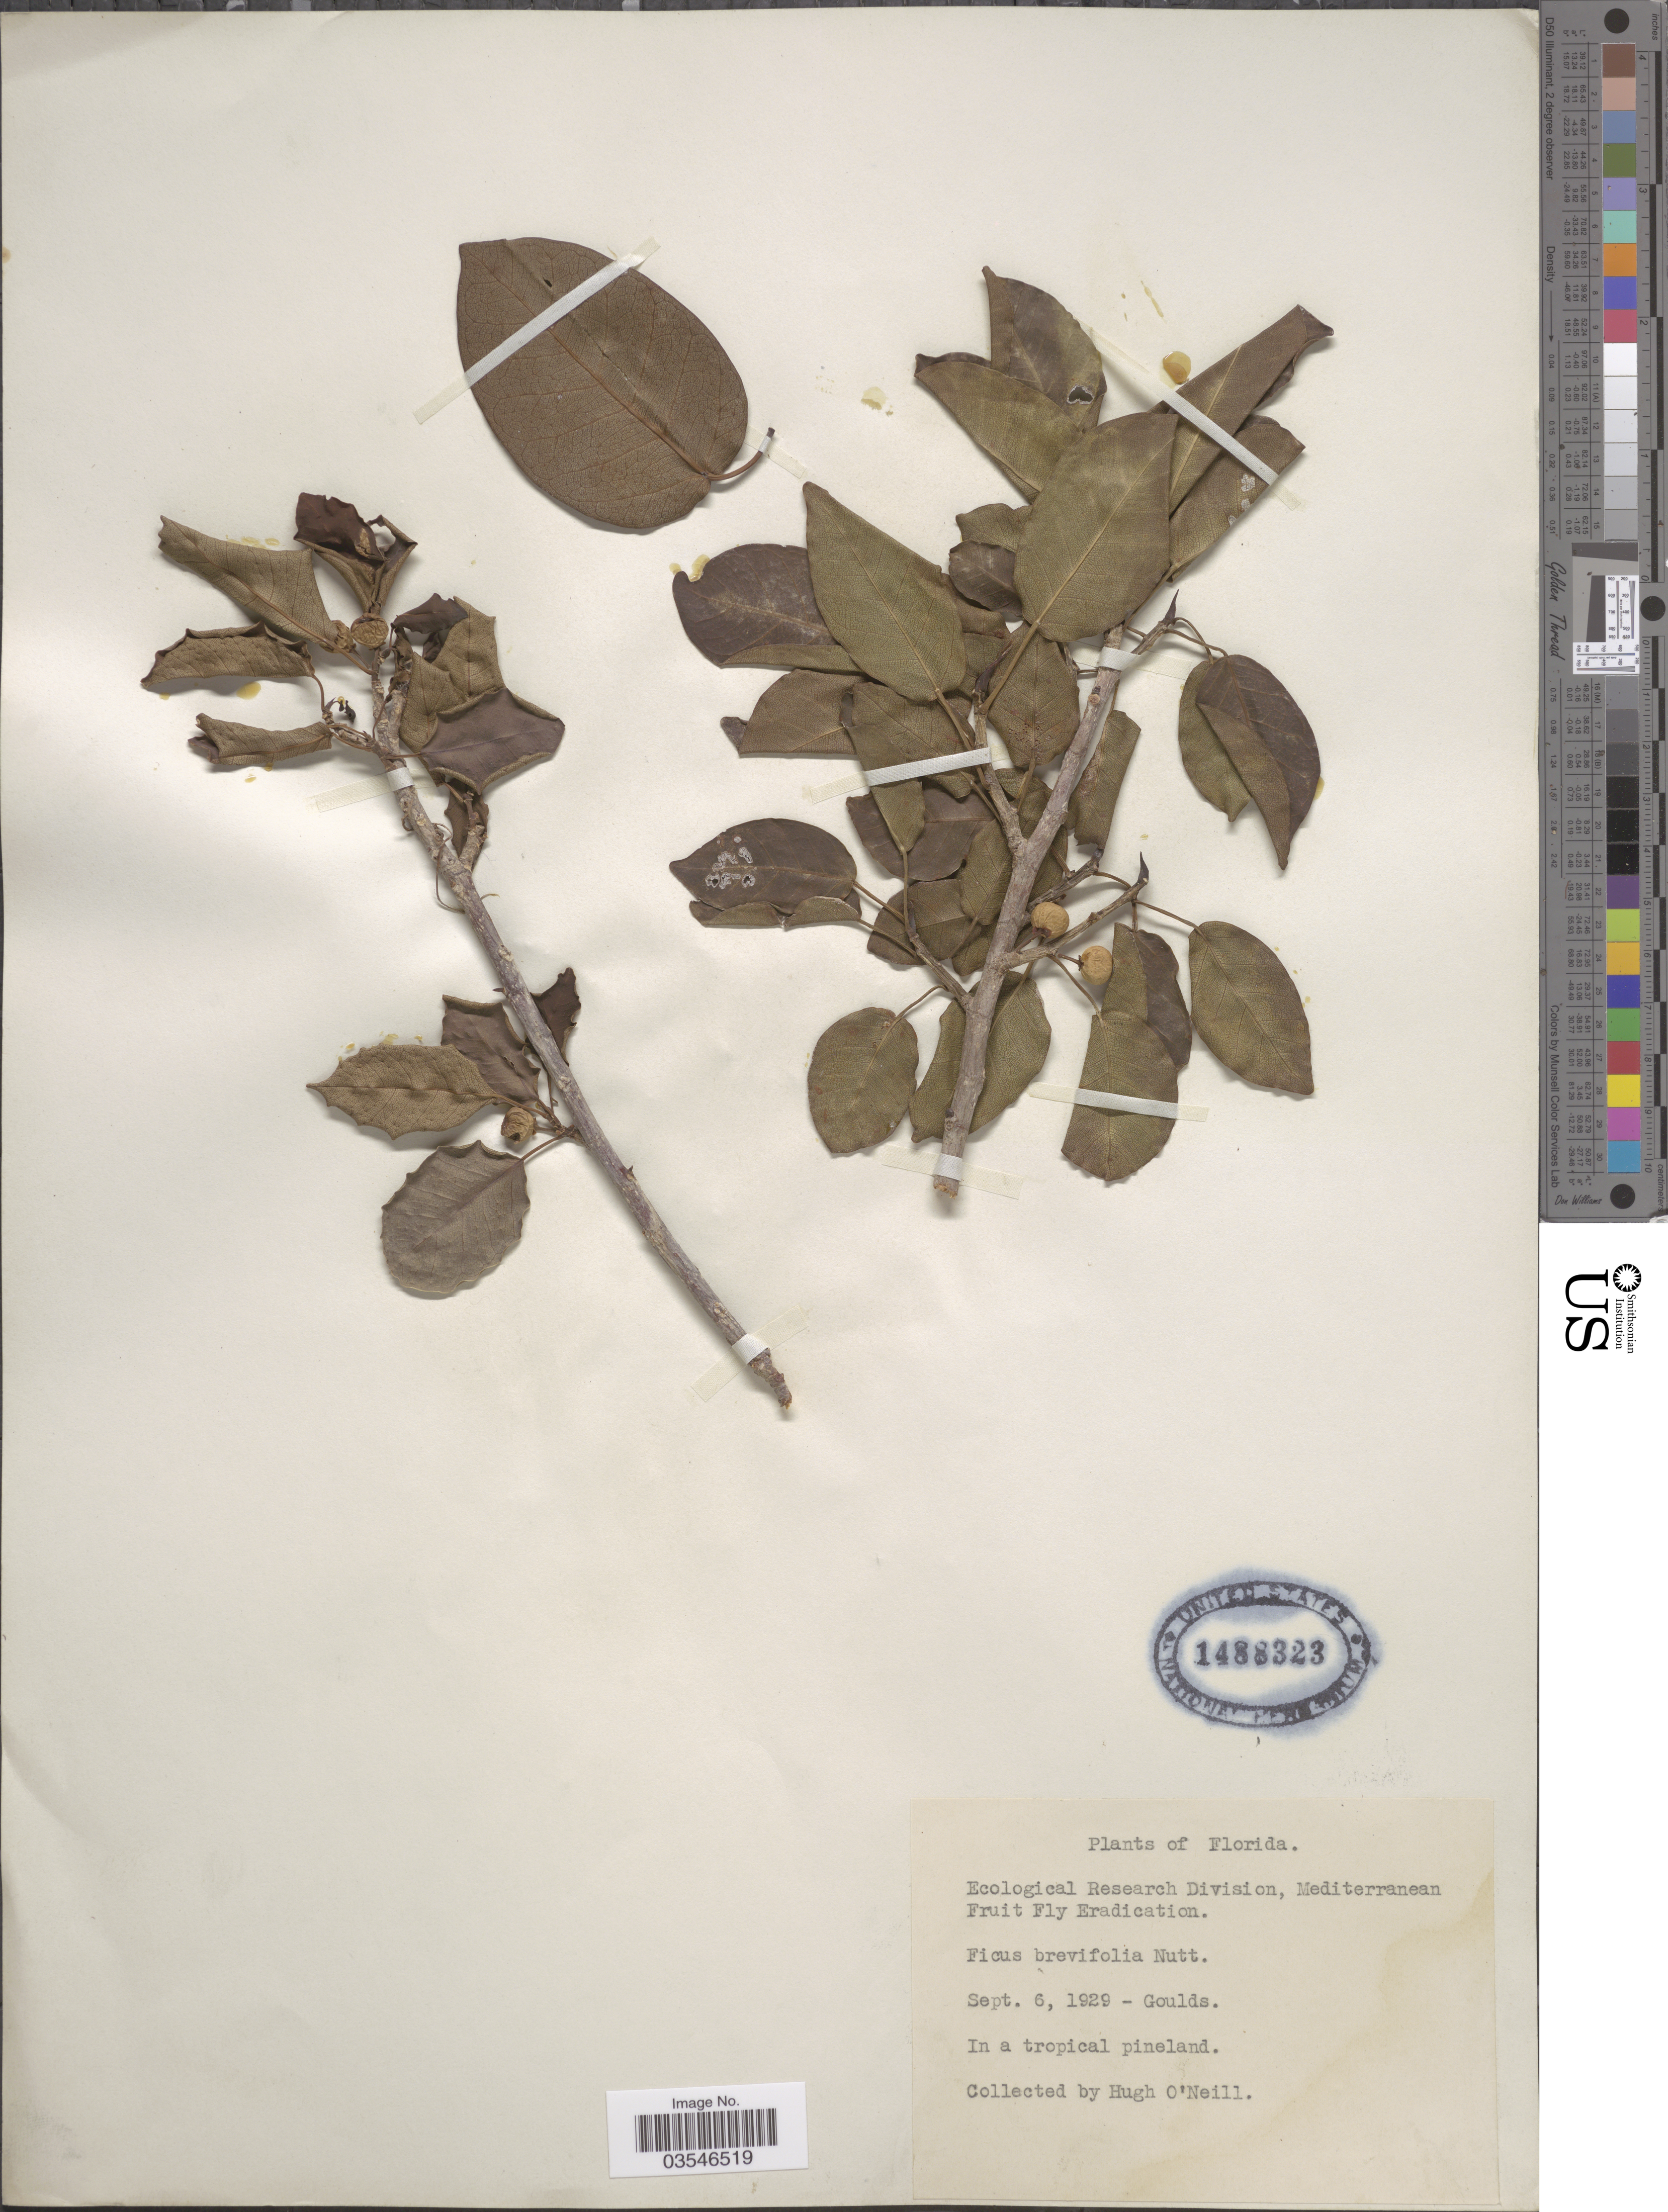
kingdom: Plantae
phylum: Tracheophyta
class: Magnoliopsida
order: Rosales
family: Moraceae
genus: Ficus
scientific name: Ficus brevifolia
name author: Nutt.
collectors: H. O'Neill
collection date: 1929-09-06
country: United States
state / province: Florida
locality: Goulds.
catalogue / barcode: US 1488323